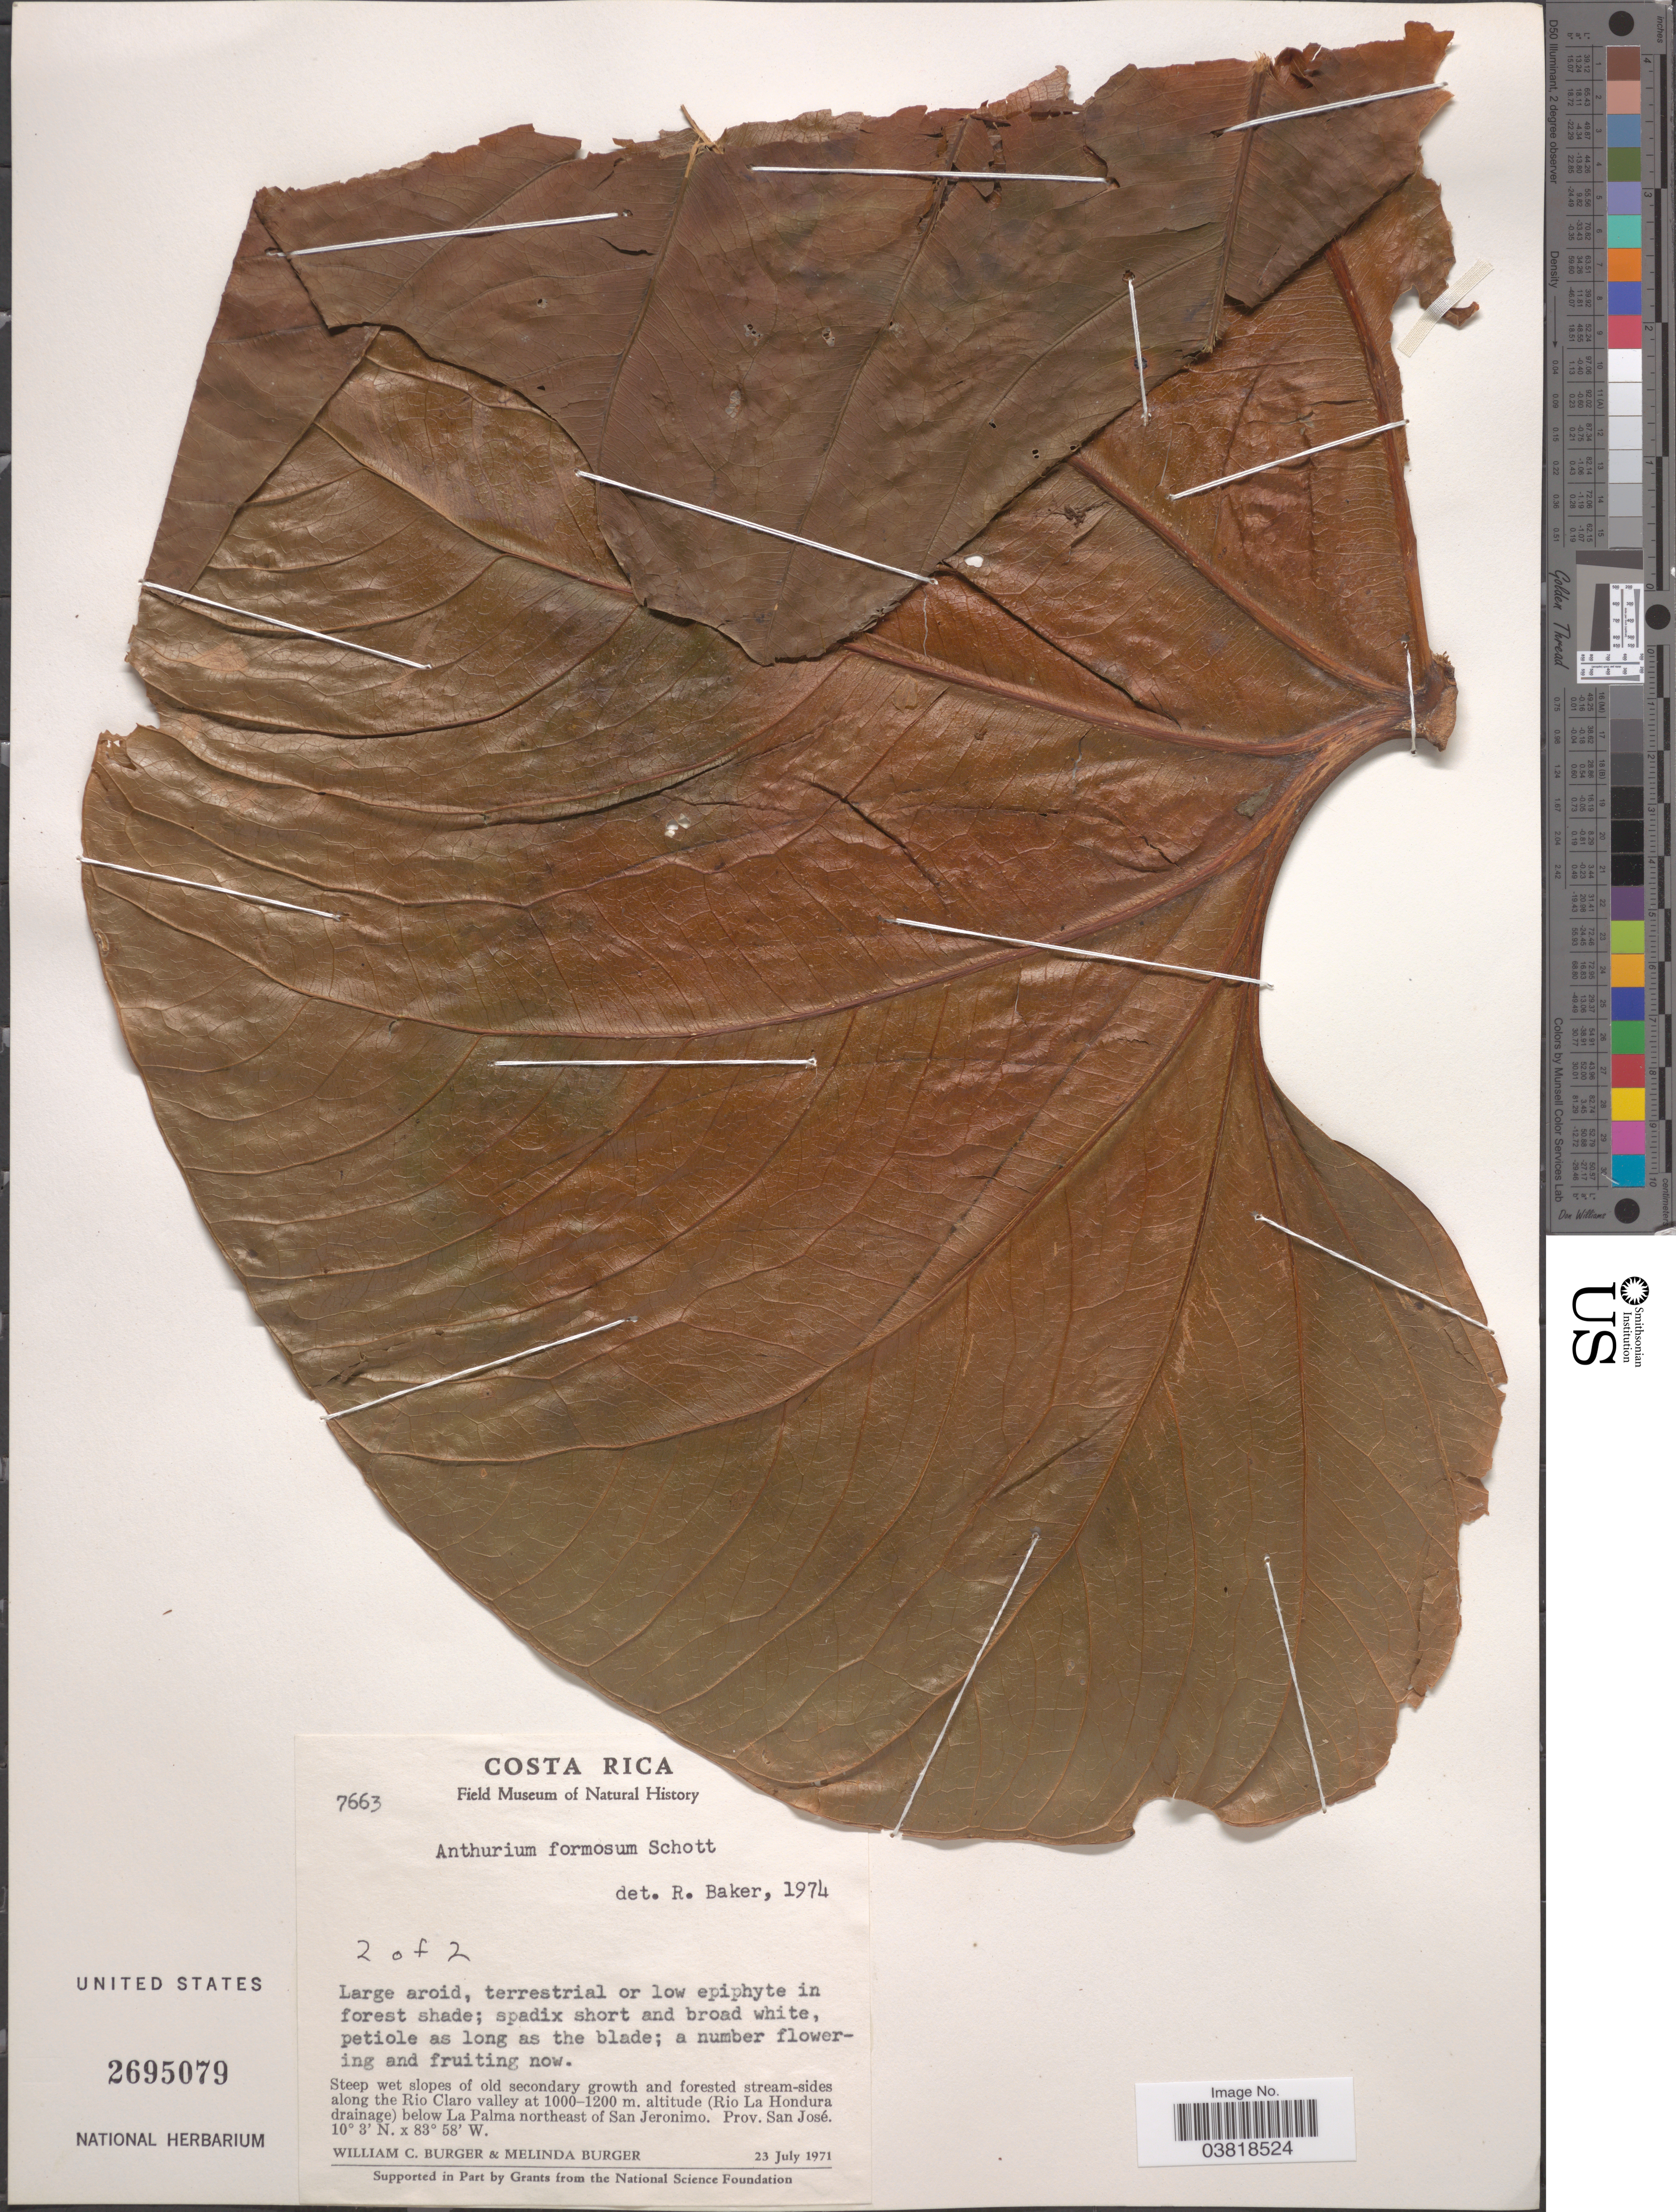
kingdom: Plantae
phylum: Tracheophyta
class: Liliopsida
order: Alismatales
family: Araceae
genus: Anthurium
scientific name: Anthurium formosum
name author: Schott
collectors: W. Burger & M. Burger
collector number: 7663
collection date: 1971-07-23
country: Costa Rica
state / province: San José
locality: Along the Rio Claro valley (Rio La Hondura drainage) below La Palma northeast of San Jeronimo.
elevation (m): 1000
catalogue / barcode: US 2695079